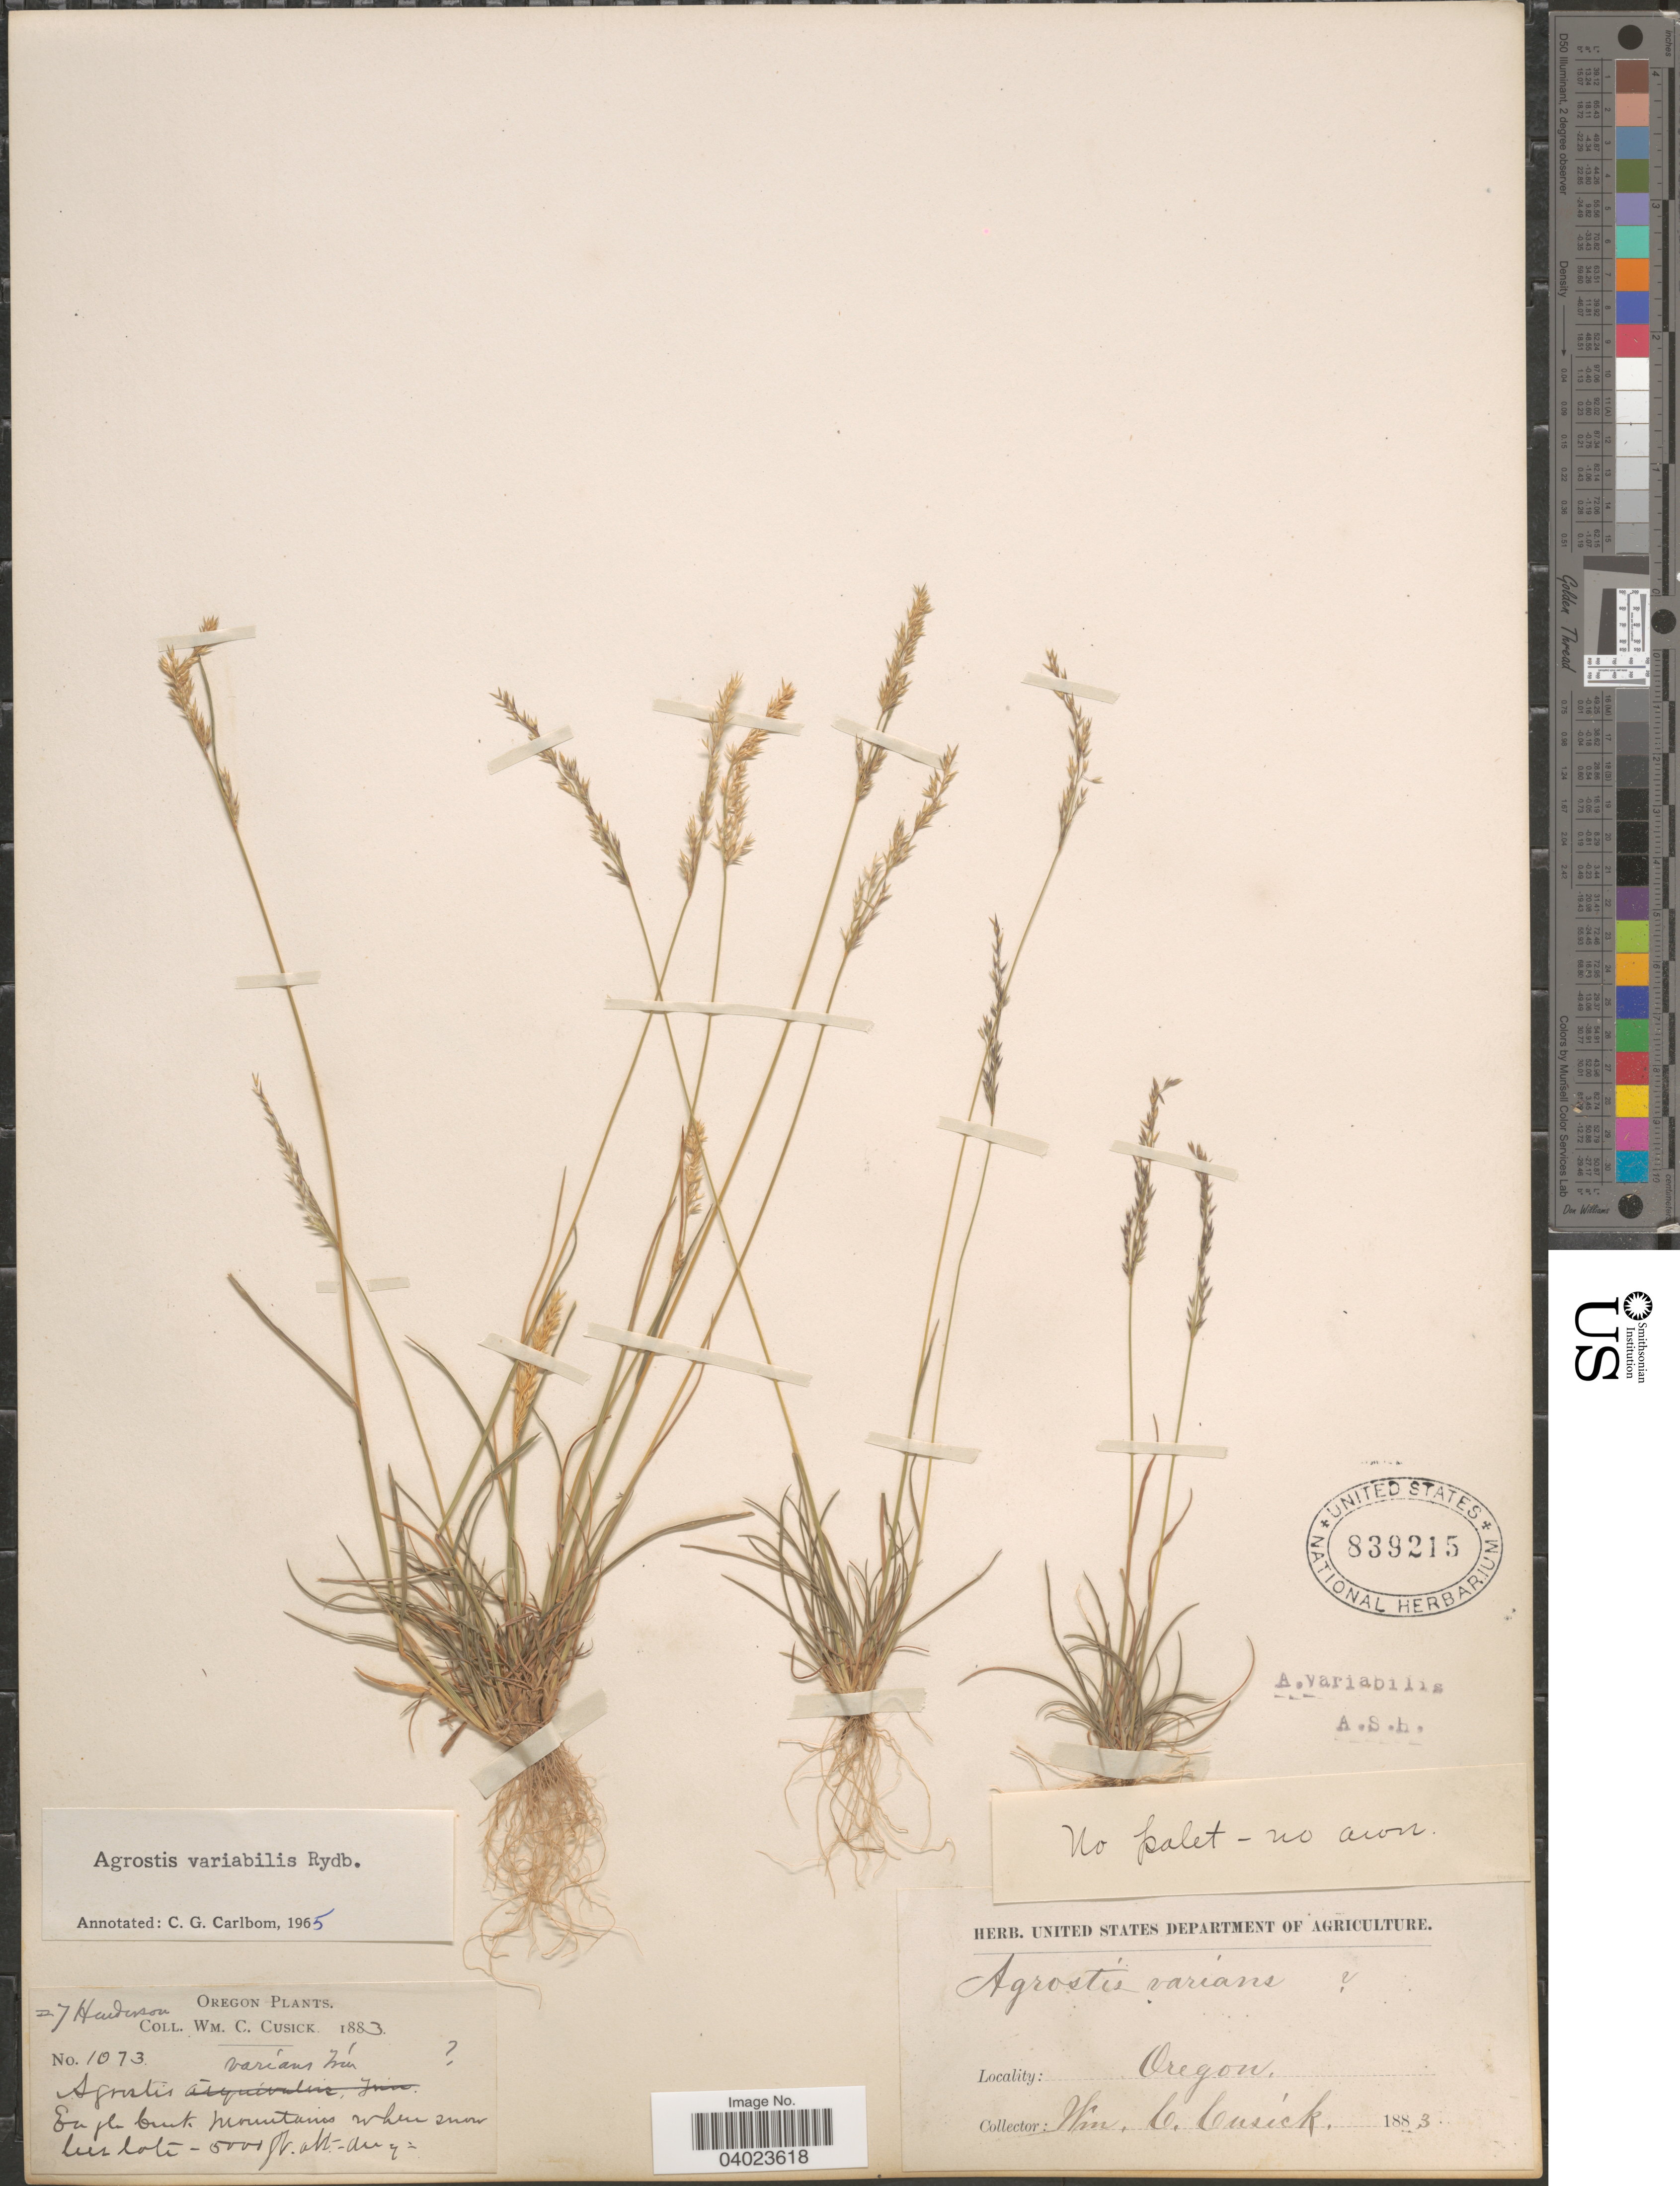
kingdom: Plantae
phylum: Tracheophyta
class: Liliopsida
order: Poales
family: Poaceae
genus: Agrostis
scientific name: Agrostis variabilis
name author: Rydb.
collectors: W. C. Cusick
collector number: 1073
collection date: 1883-08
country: United States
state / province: Oregon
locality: Eagle bank.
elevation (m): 1524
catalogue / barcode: US 839215